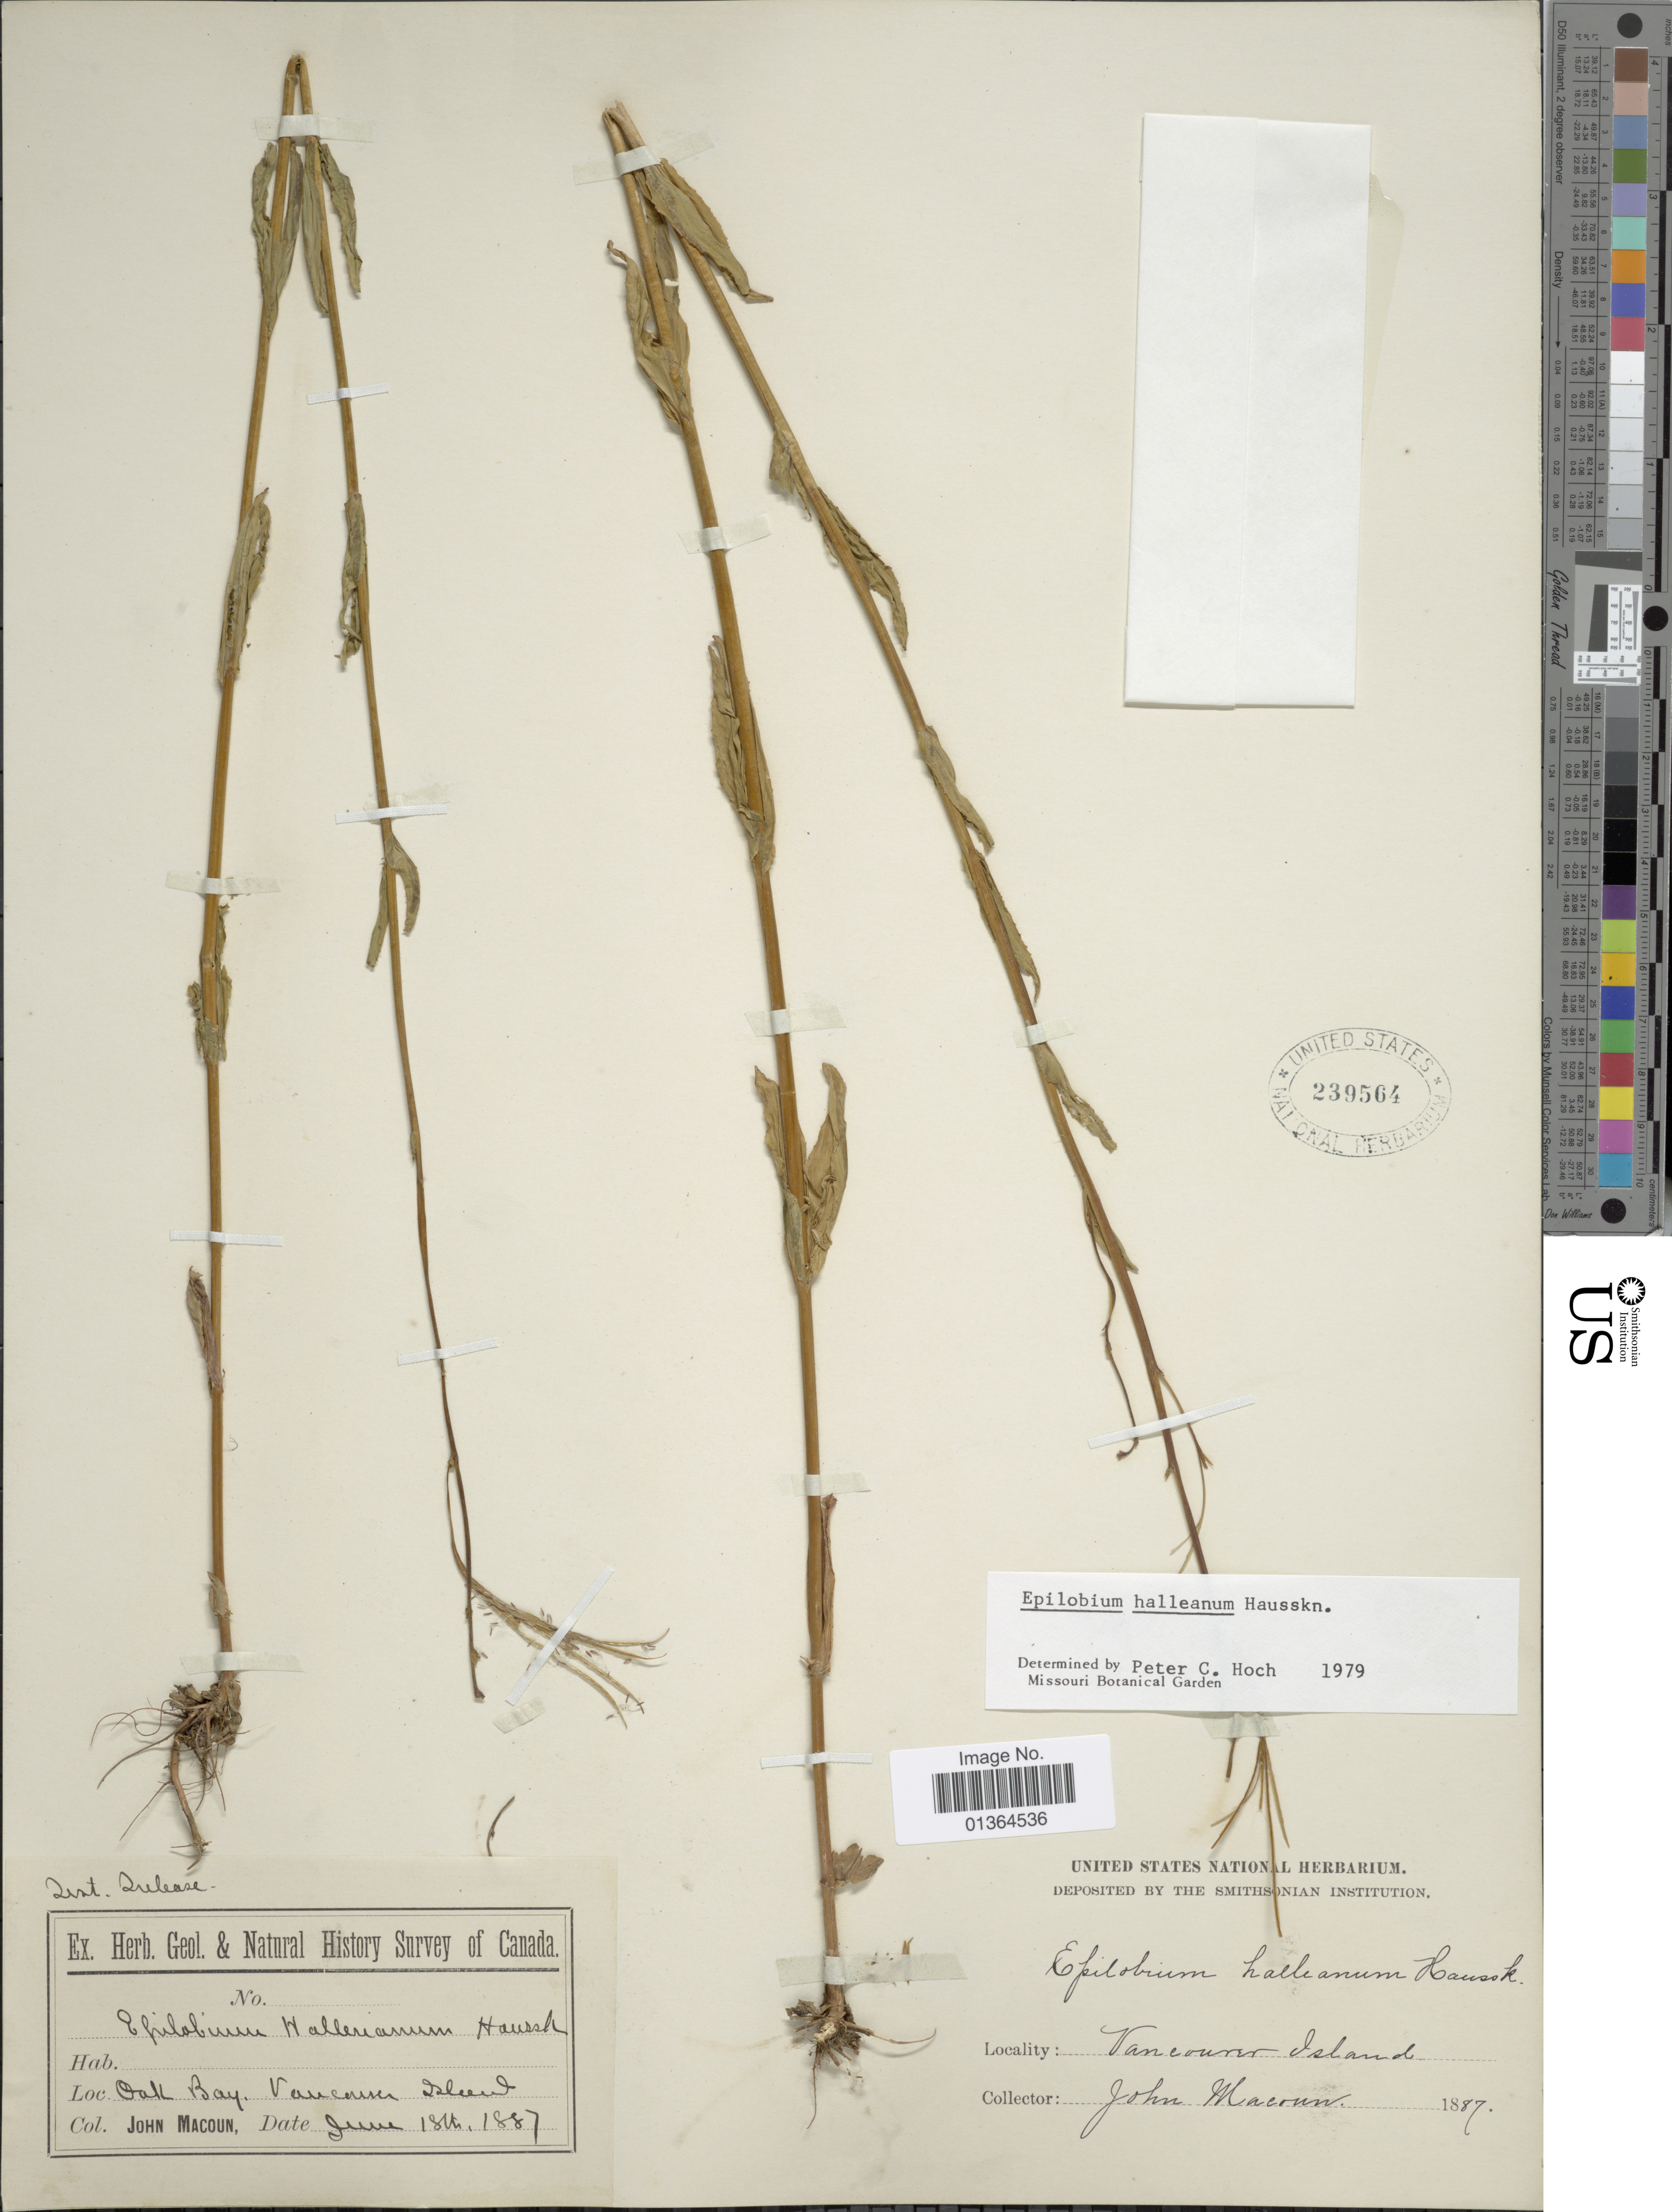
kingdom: Plantae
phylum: Tracheophyta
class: Magnoliopsida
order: Myrtales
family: Onagraceae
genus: Epilobium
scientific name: Epilobium hallianum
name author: Hausskn.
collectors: J. Macoun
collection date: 1887-06-18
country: Canada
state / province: British Columbia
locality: Oak Bay, Vancouver Island.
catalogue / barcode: US 239564